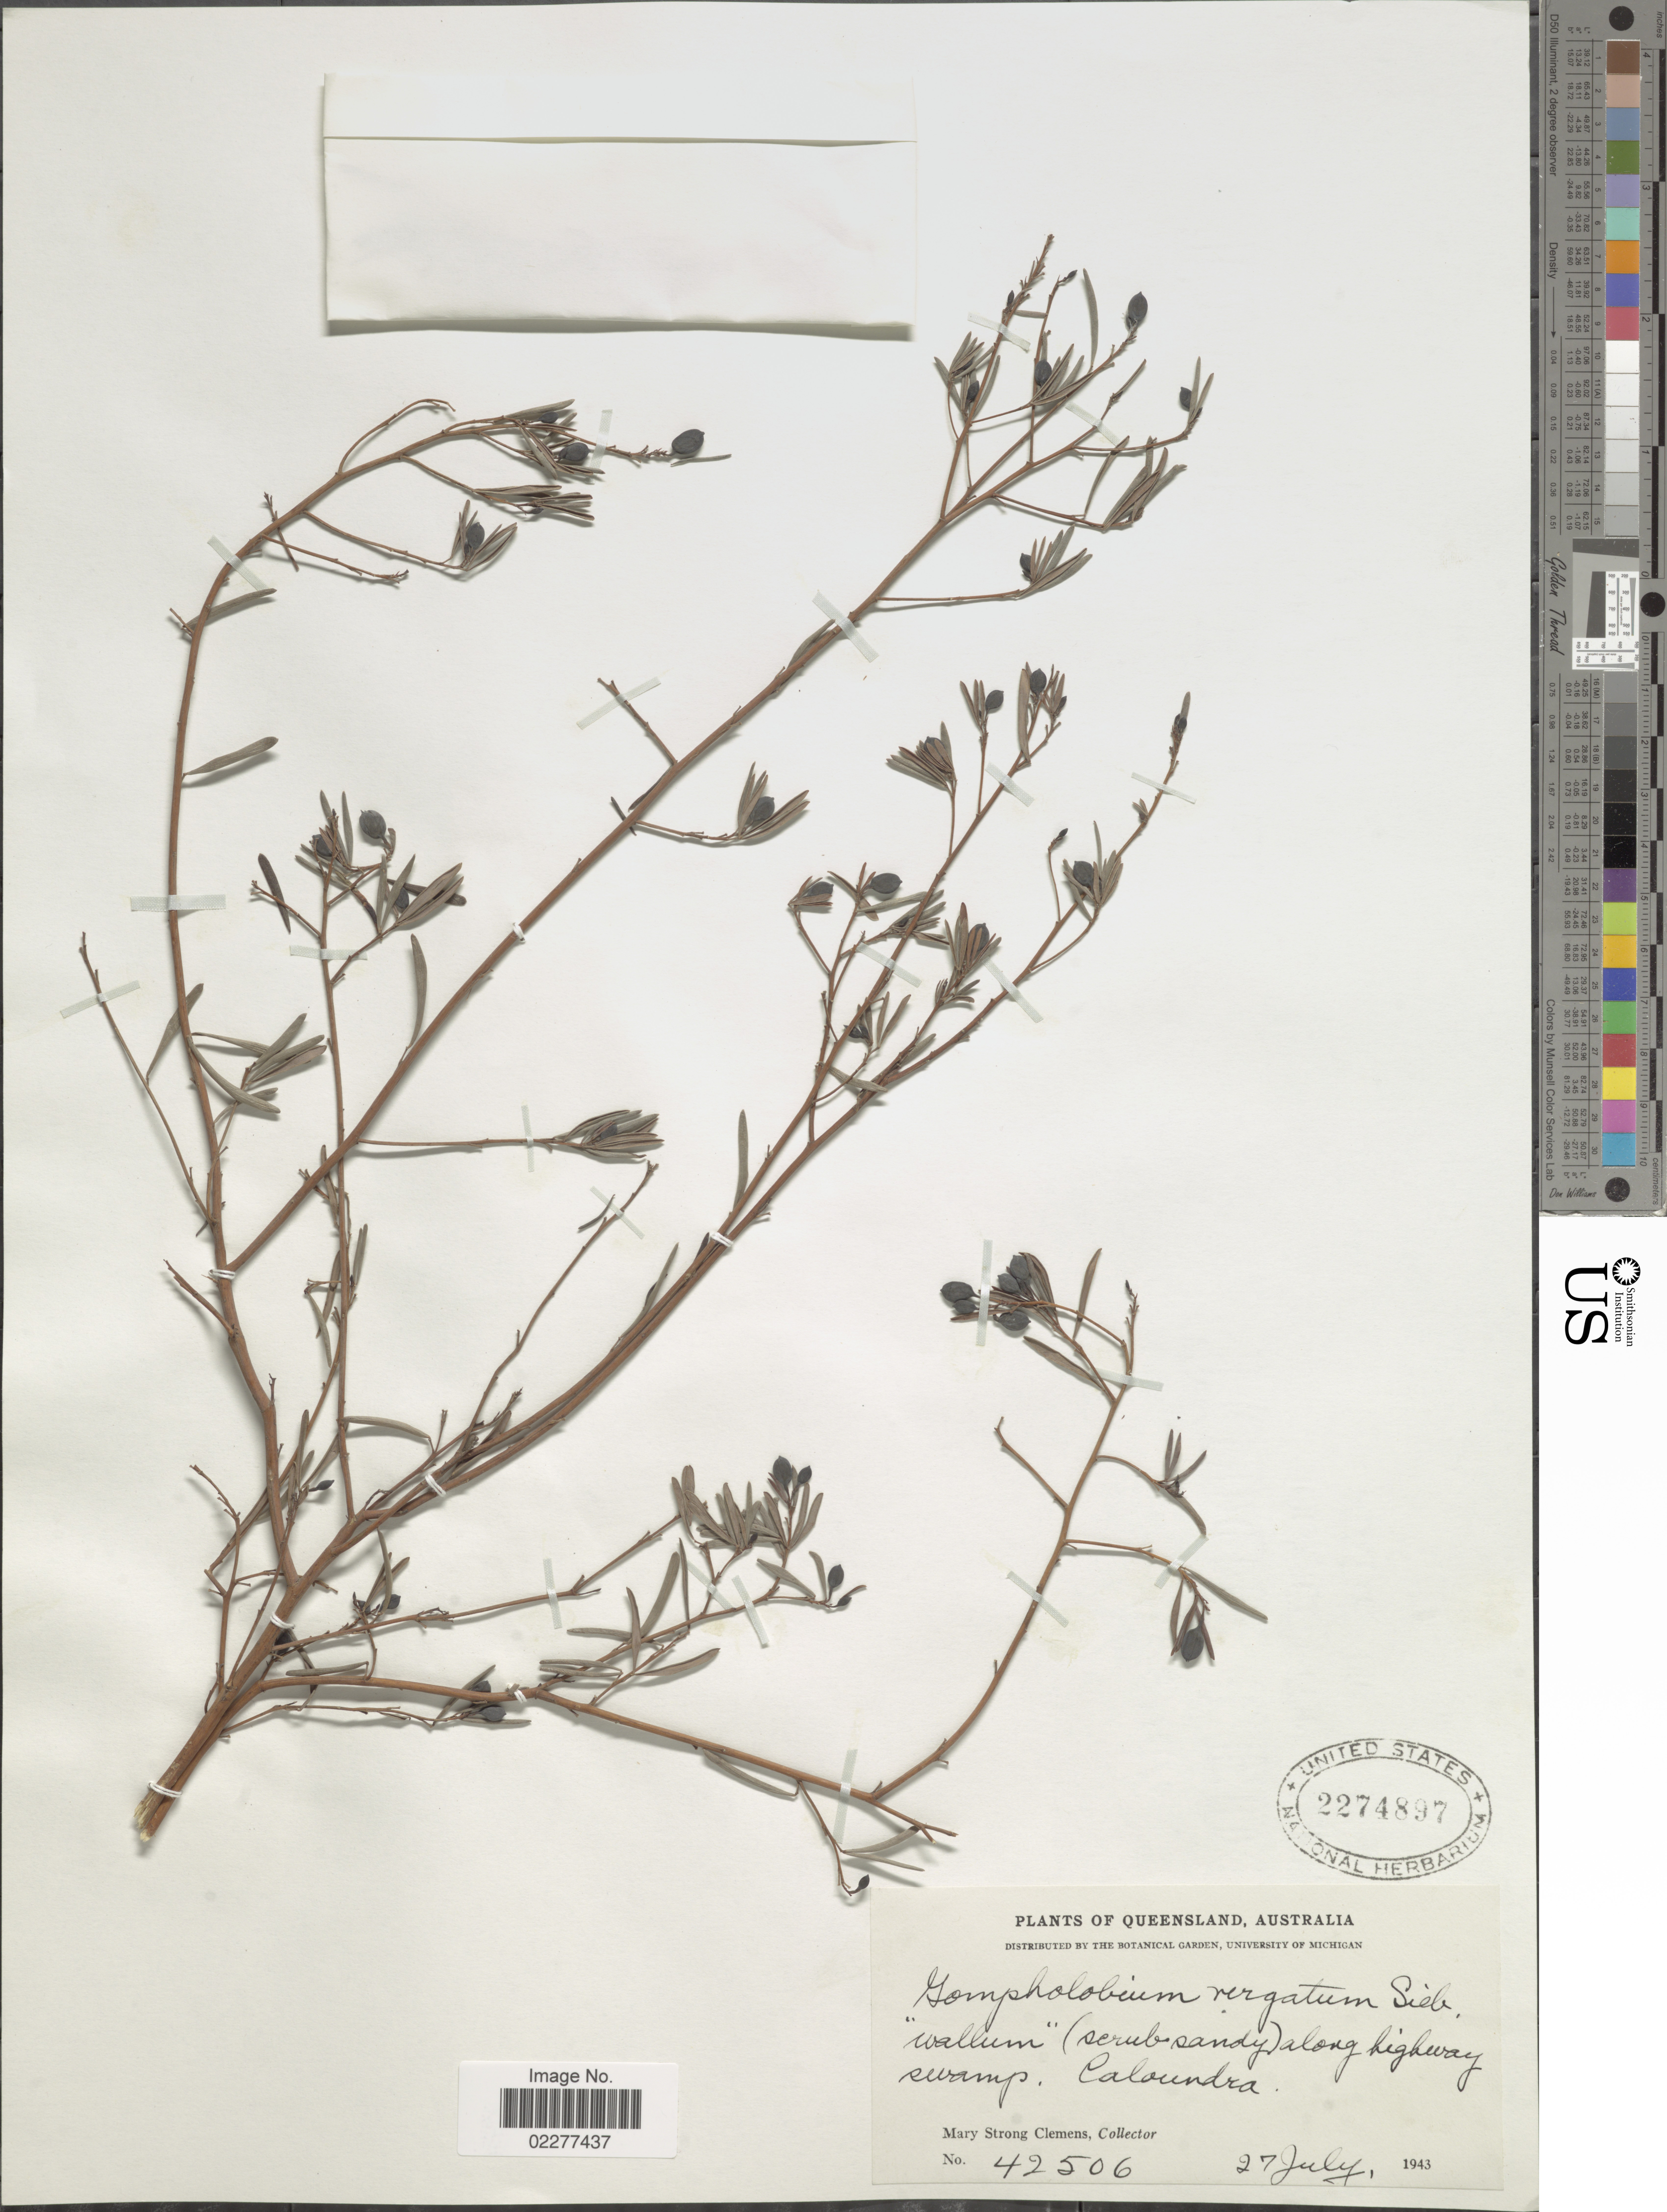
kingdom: Plantae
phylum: Tracheophyta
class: Magnoliopsida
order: Fabales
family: Fabaceae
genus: Gompholobium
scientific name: Gompholobium virgatum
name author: DC.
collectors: M. S. Clemens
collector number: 42506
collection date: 1943-07-27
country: Australia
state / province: Queensland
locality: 'Wallum' (shrubby sandy) along highway swamp, Caloundra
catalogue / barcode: US 2274897